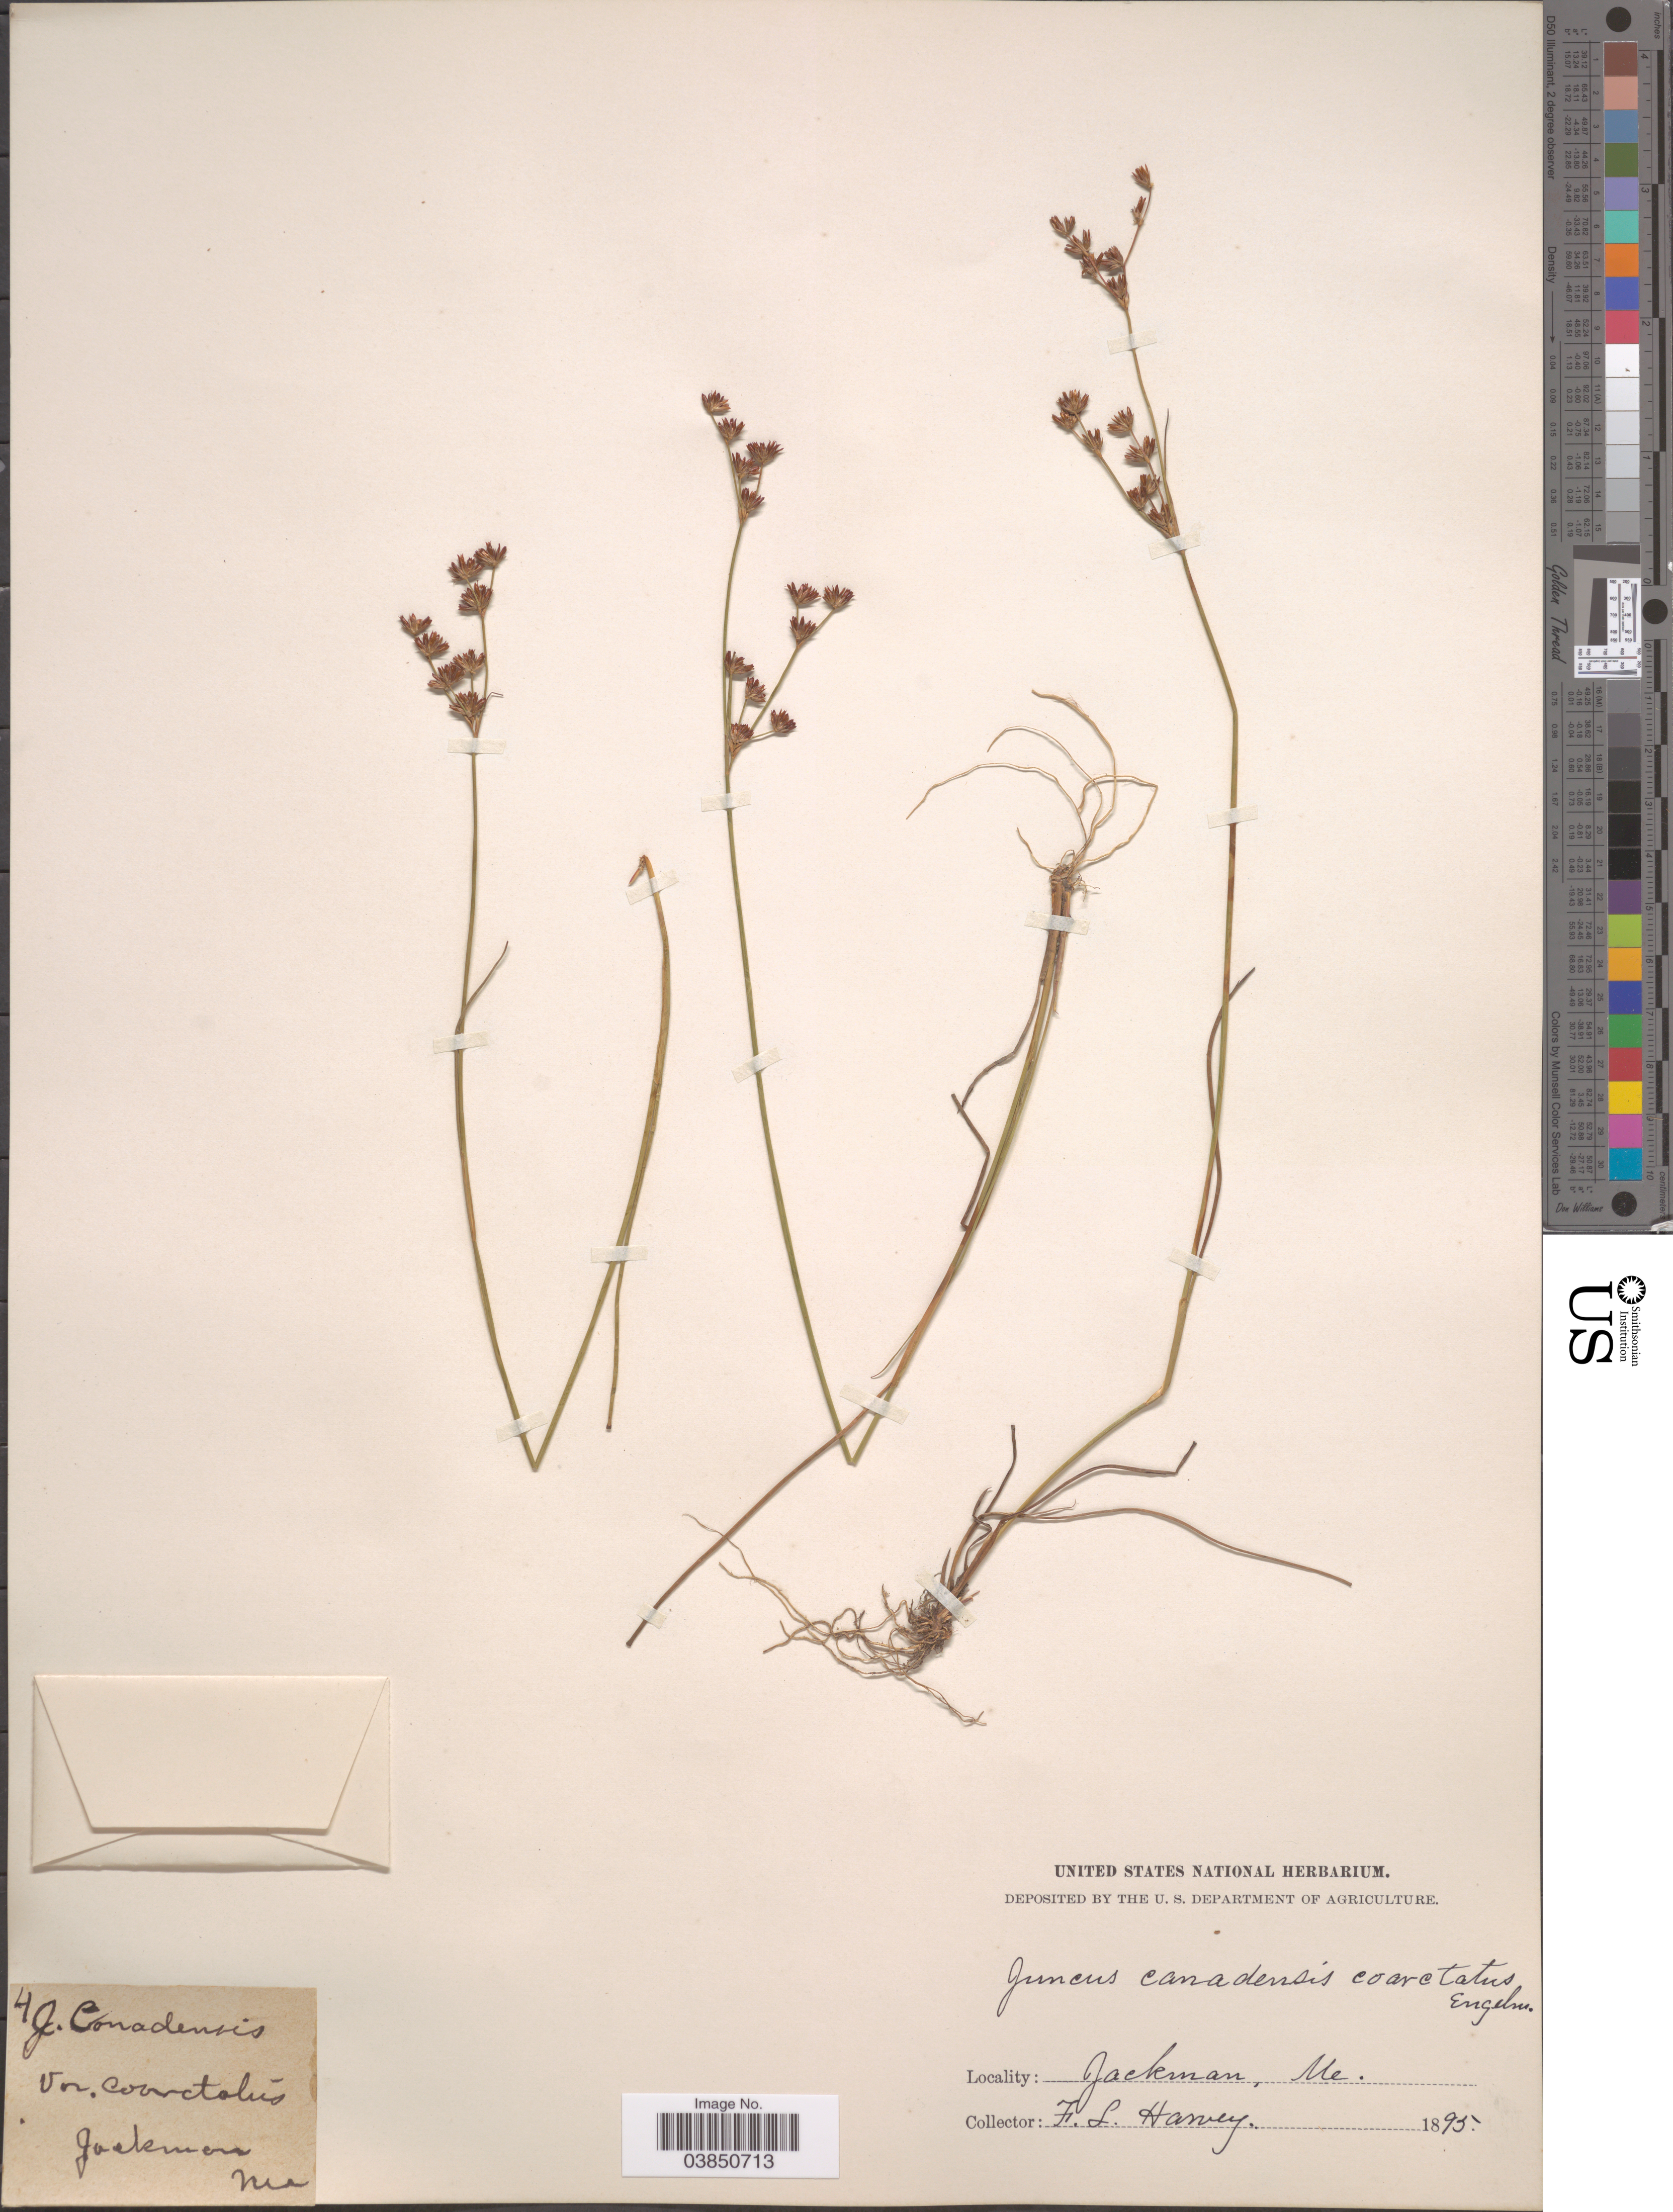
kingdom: Plantae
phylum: Tracheophyta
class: Liliopsida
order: Poales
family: Juncaceae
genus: Juncus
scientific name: Juncus brevicaudatus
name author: (Engelm.) Fernald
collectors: F. L. Harvey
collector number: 4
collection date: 1895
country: United States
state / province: Maine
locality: Jackman.